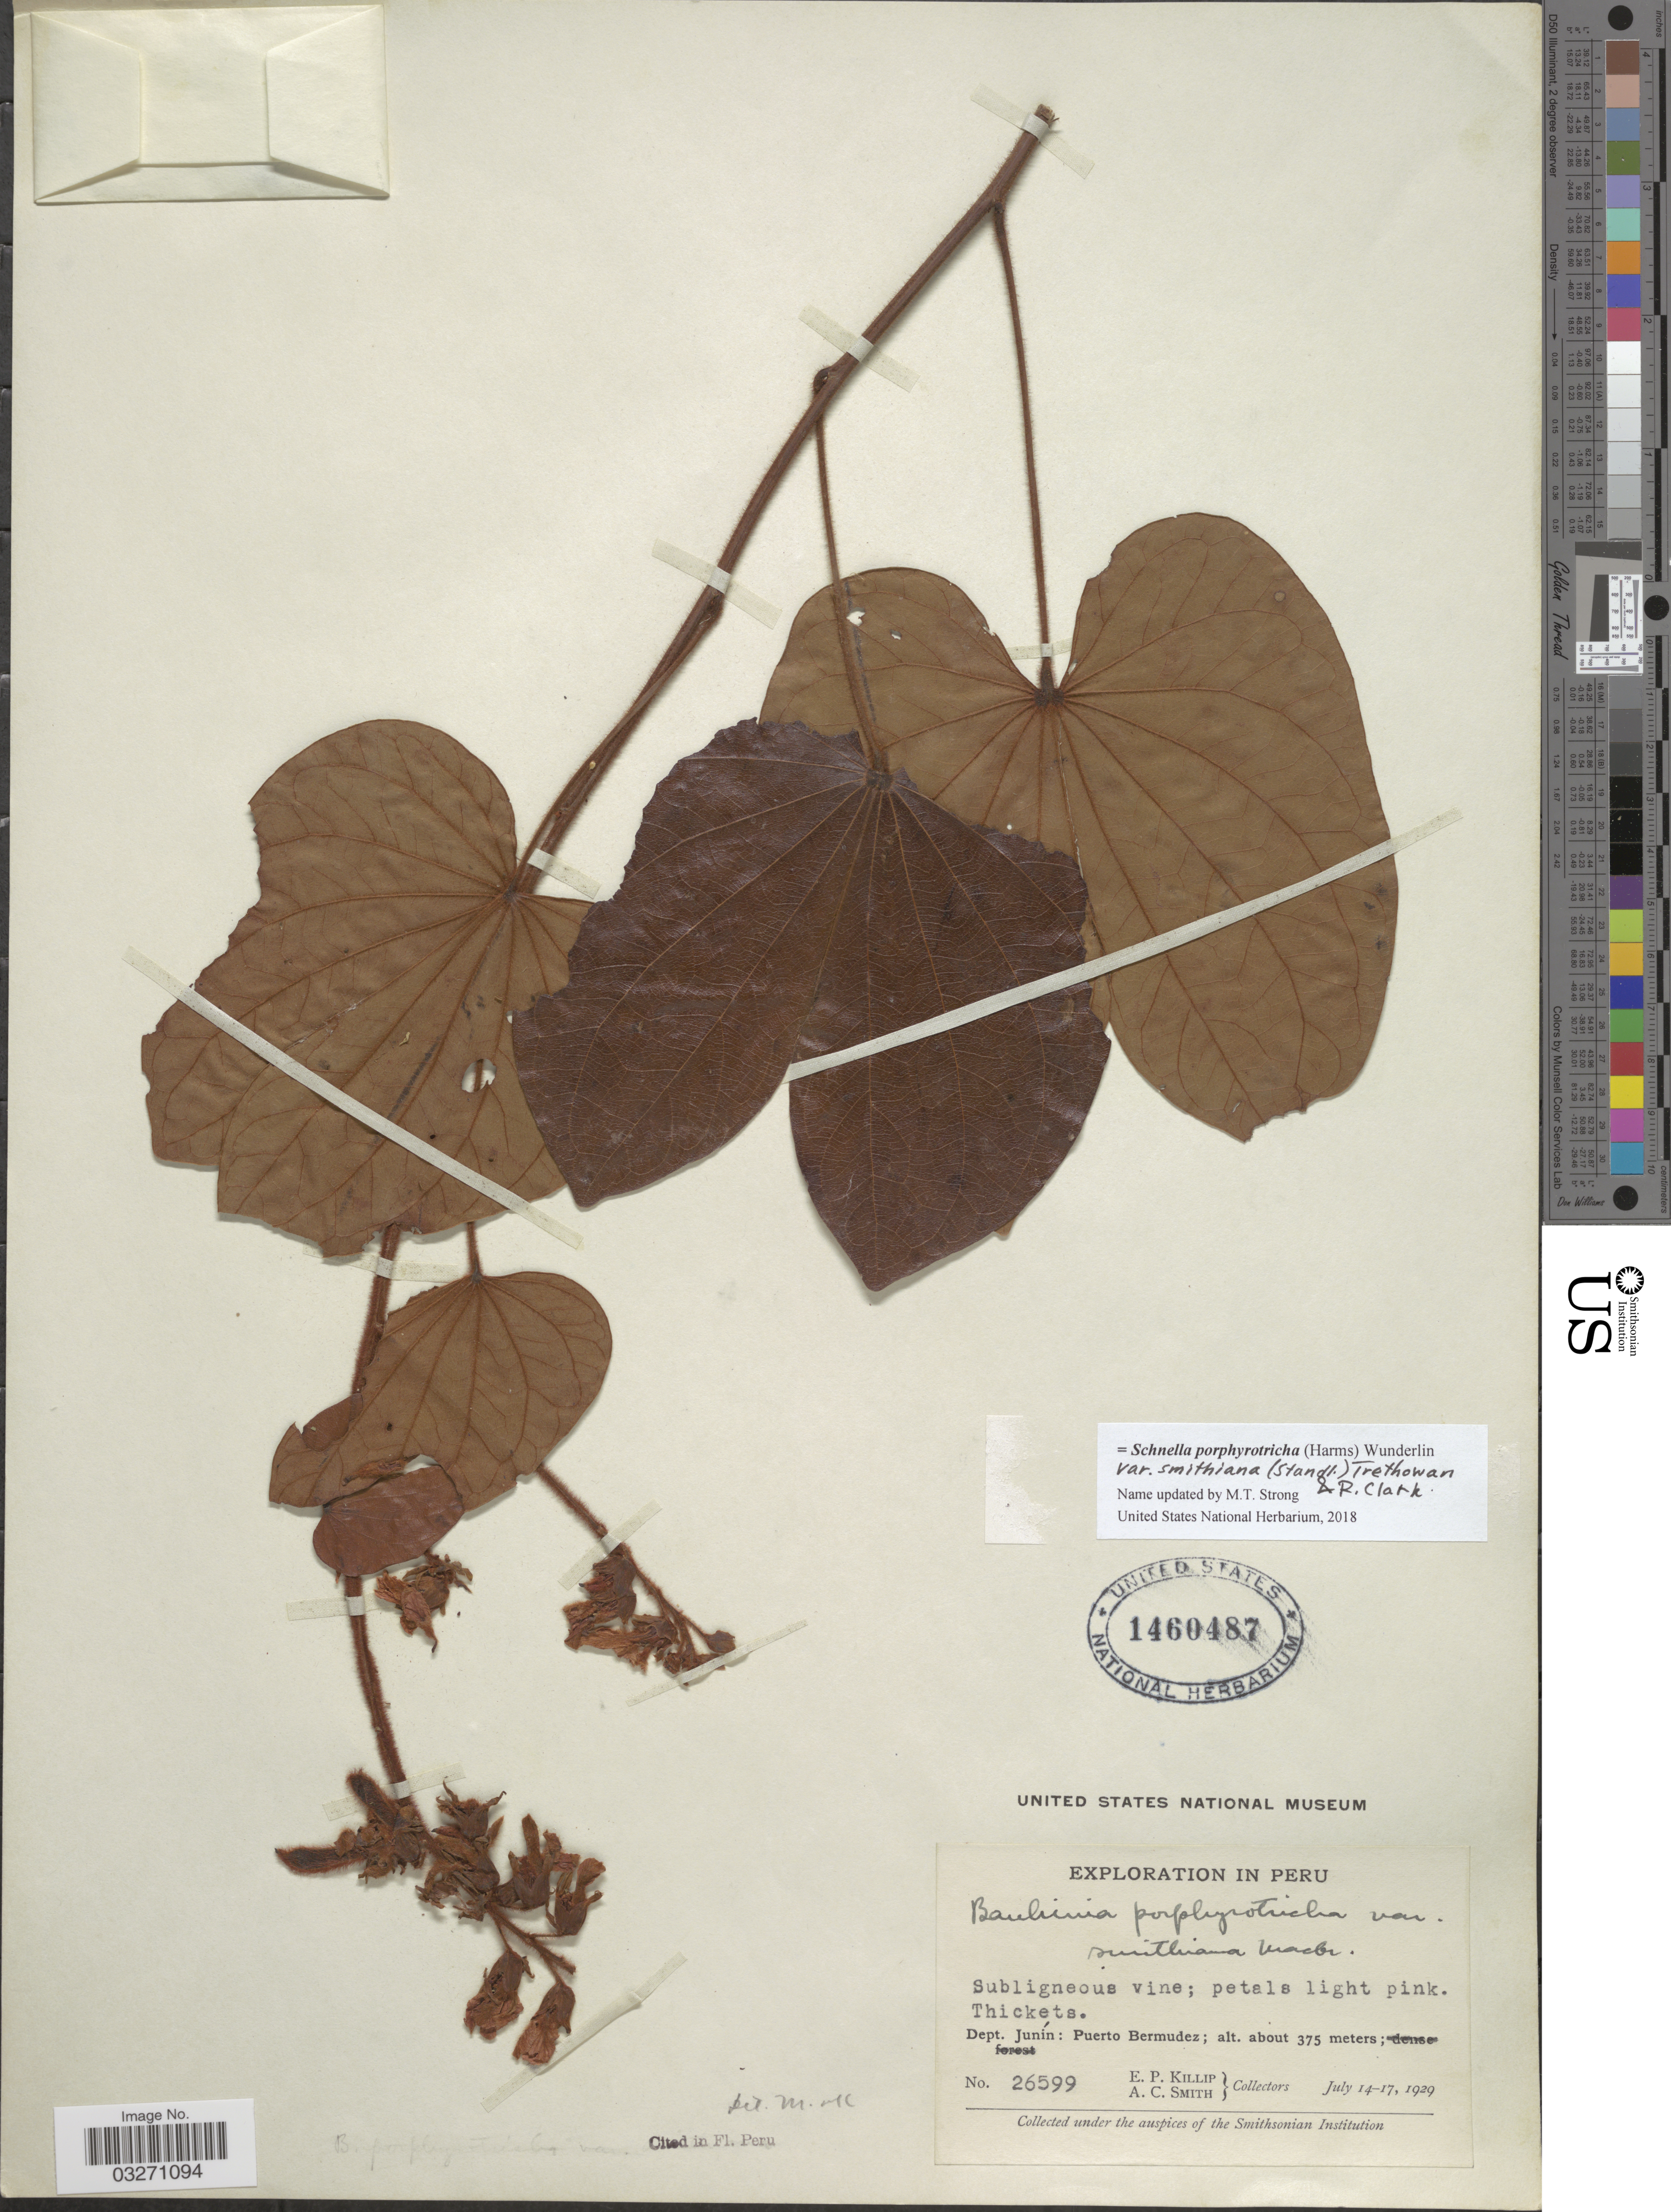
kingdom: Plantae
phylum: Tracheophyta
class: Magnoliopsida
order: Fabales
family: Fabaceae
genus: Schnella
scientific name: Schnella porphyrotricha var. smithiana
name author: (Killip & J.F. Macbr.) Trethowan & R. Clark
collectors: E. P. Killip & A. C. Smith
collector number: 26599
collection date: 1929-07-14/1929-07-17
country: Peru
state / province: Junín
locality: Puerto Bermudez.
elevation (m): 375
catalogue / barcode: US 1460487